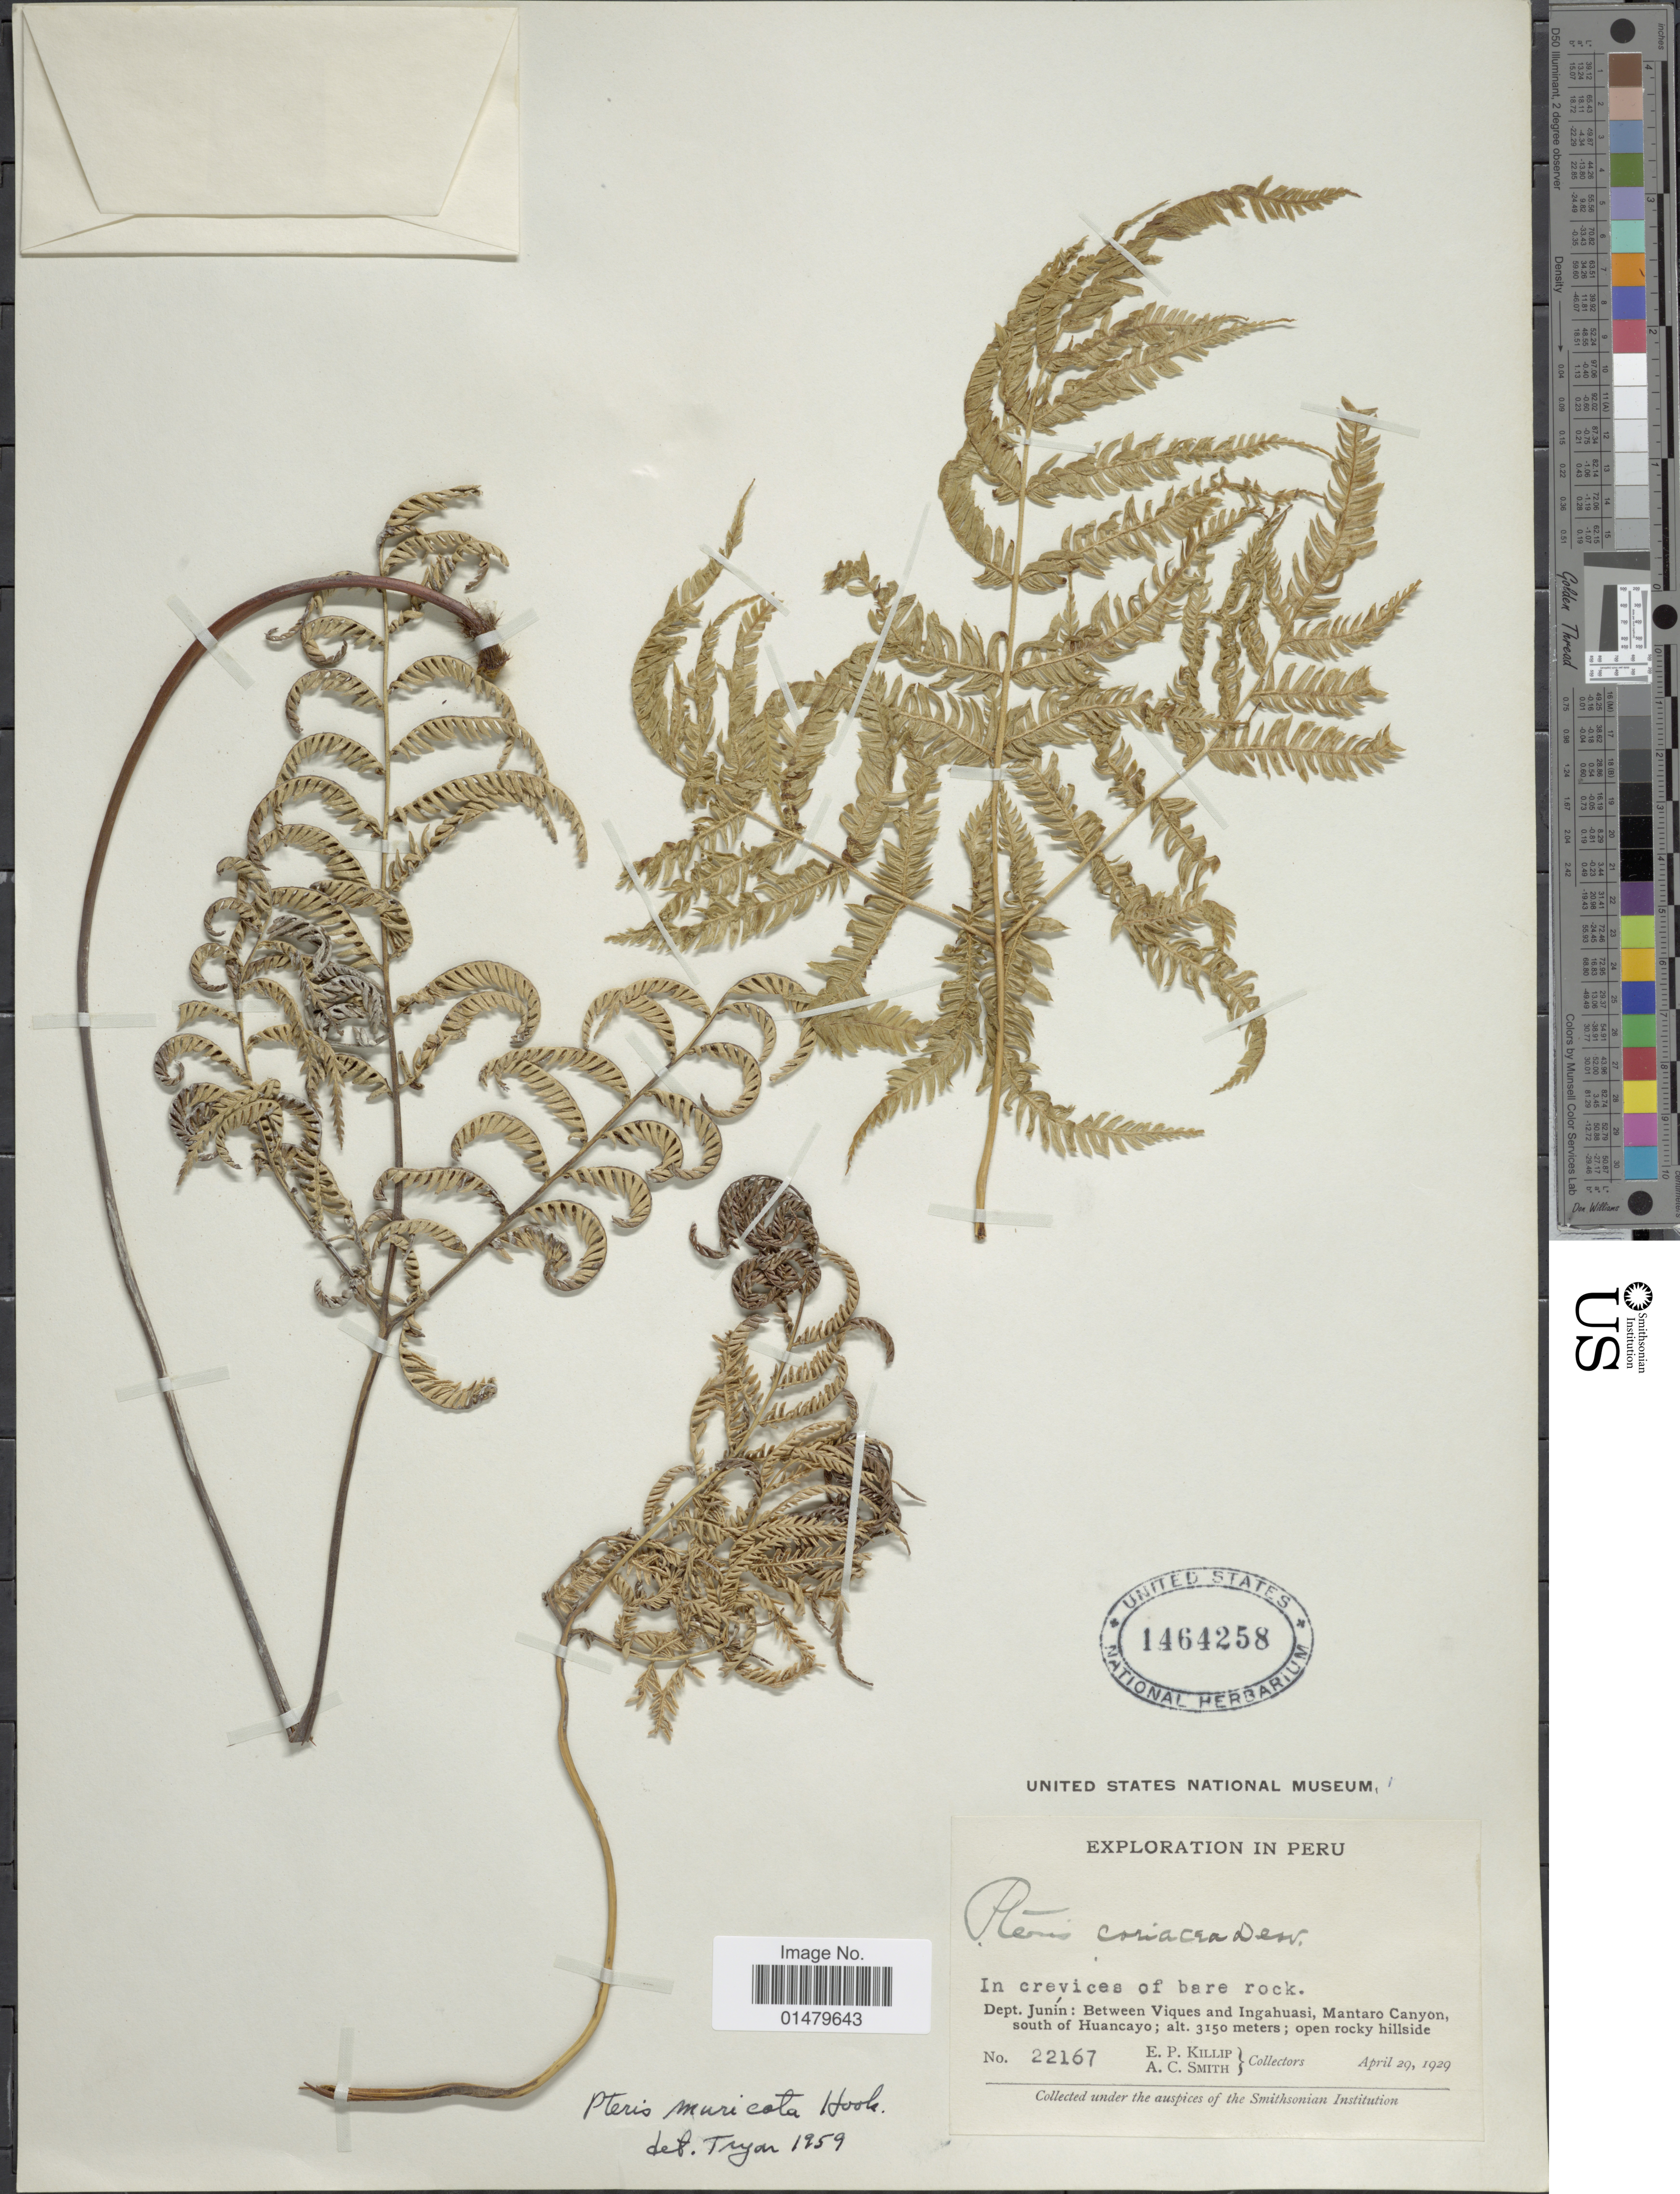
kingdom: Plantae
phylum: Tracheophyta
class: Polypodiopsida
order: Polypodiales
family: Pteridaceae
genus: Pteris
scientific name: Pteris muricata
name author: Rosenst.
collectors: E. P. Killip & A. C. Smith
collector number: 22167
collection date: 1929-04-29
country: Peru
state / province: Junín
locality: Dept. Junin: Between Viques and Ingahuasi, Mantaro Canyon, south of Huancayo.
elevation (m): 3150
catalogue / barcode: US 1464258